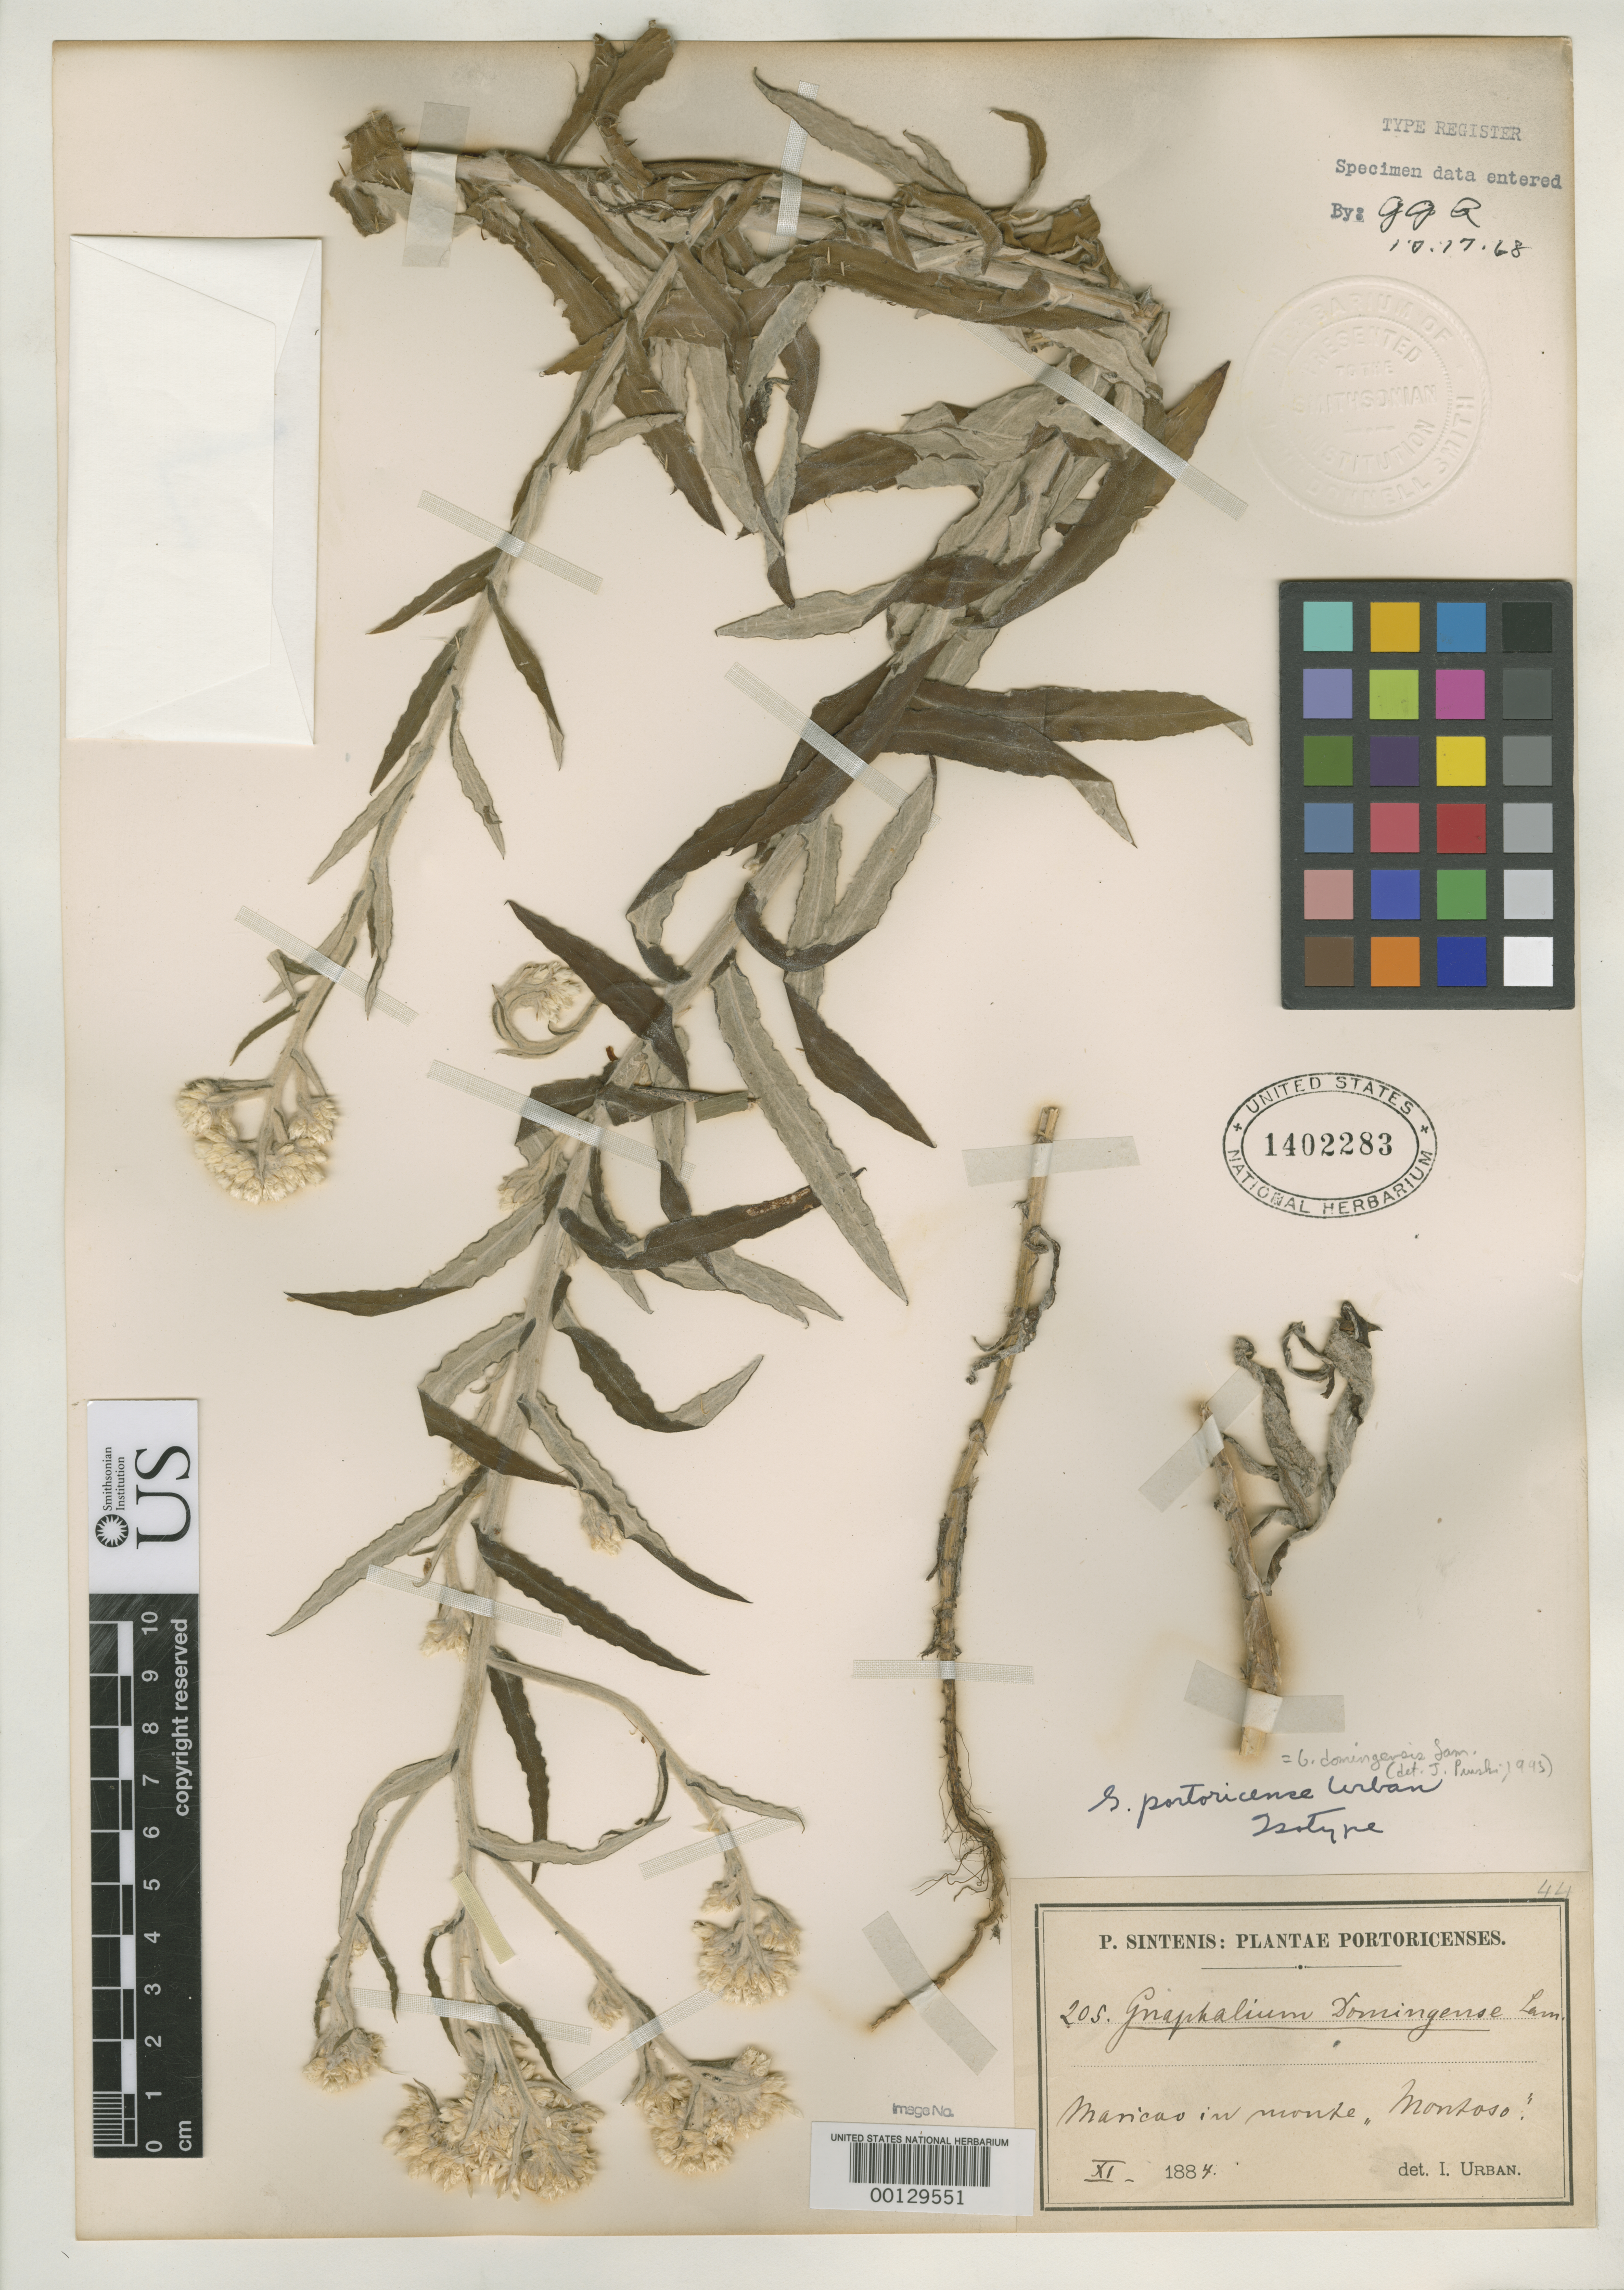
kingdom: Plantae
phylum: Tracheophyta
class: Magnoliopsida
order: Asterales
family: Asteraceae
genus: Gnaphalium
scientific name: Gnaphalium portoricense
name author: Urb.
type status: Isotype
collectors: P. Sintenis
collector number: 205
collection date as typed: Nov 1884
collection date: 1884-11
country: Puerto Rico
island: Greater Antilles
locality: Maricao.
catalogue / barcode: US 1402283